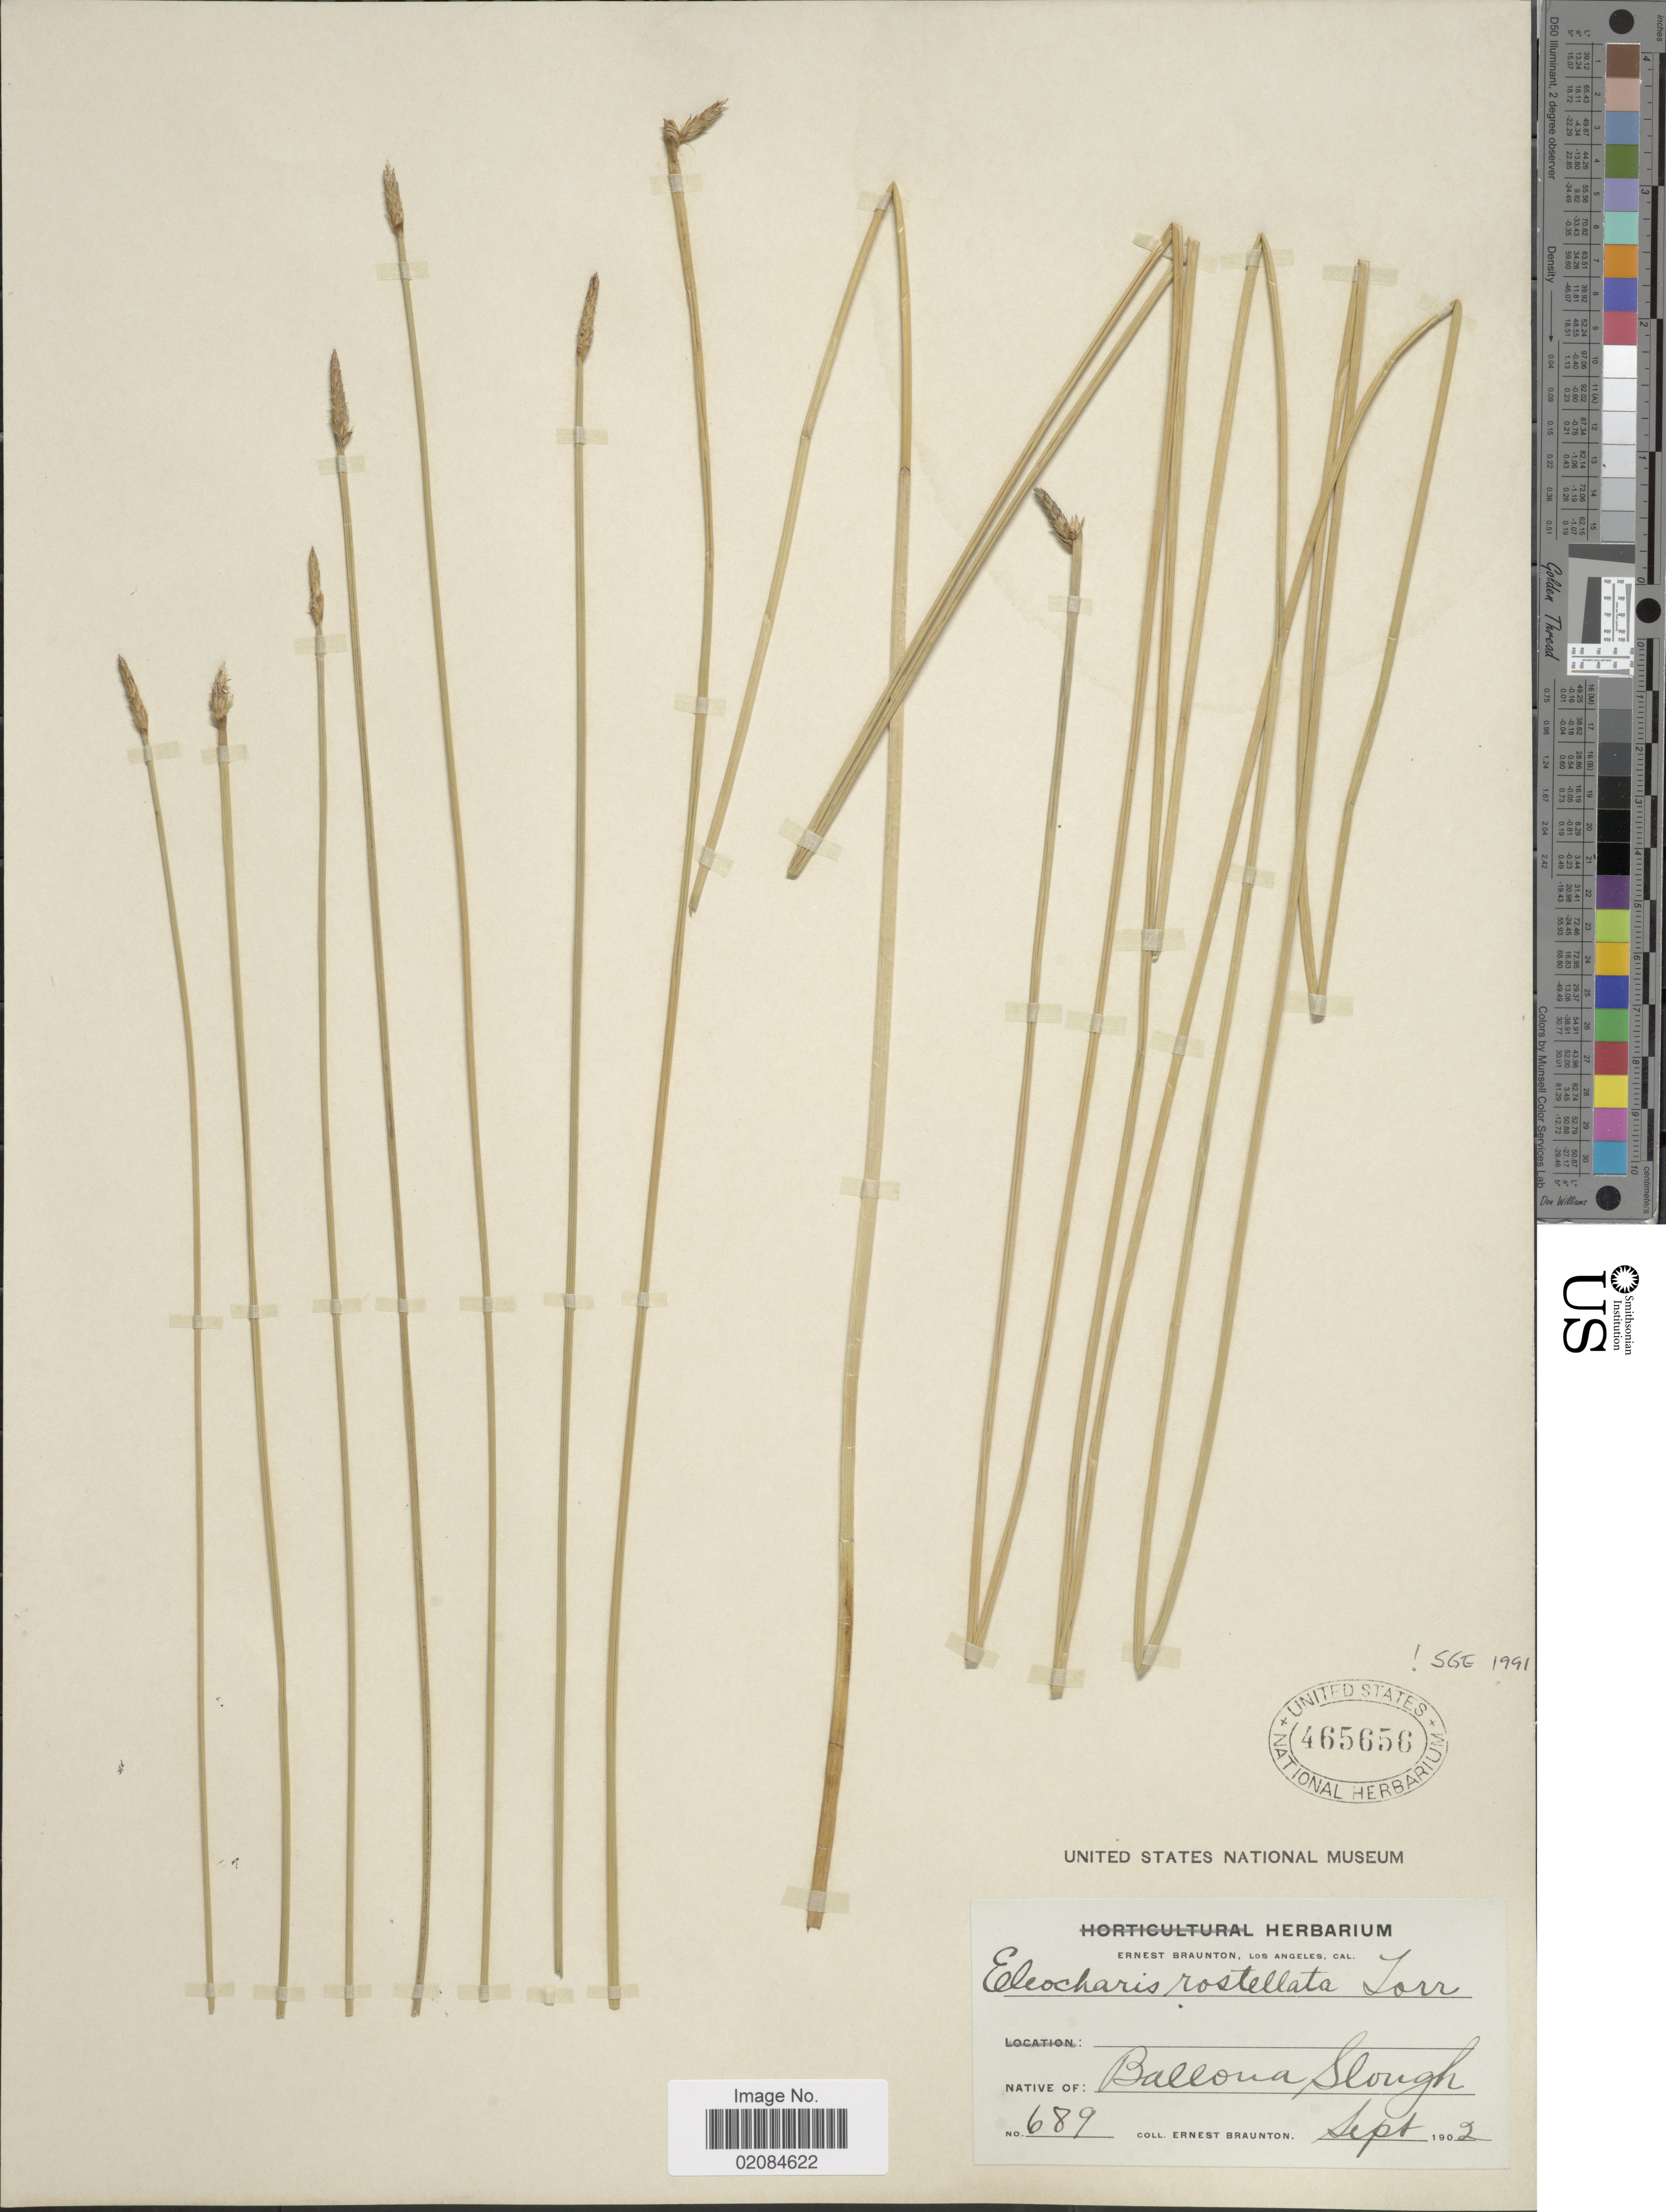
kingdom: Plantae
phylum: Tracheophyta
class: Liliopsida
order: Poales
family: Cyperaceae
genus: Eleocharis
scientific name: Eleocharis rostellata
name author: (Torr.) Torr.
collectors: E. Braunton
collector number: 689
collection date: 1902-09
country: United States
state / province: California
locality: Ballona Slough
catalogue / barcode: US 465656